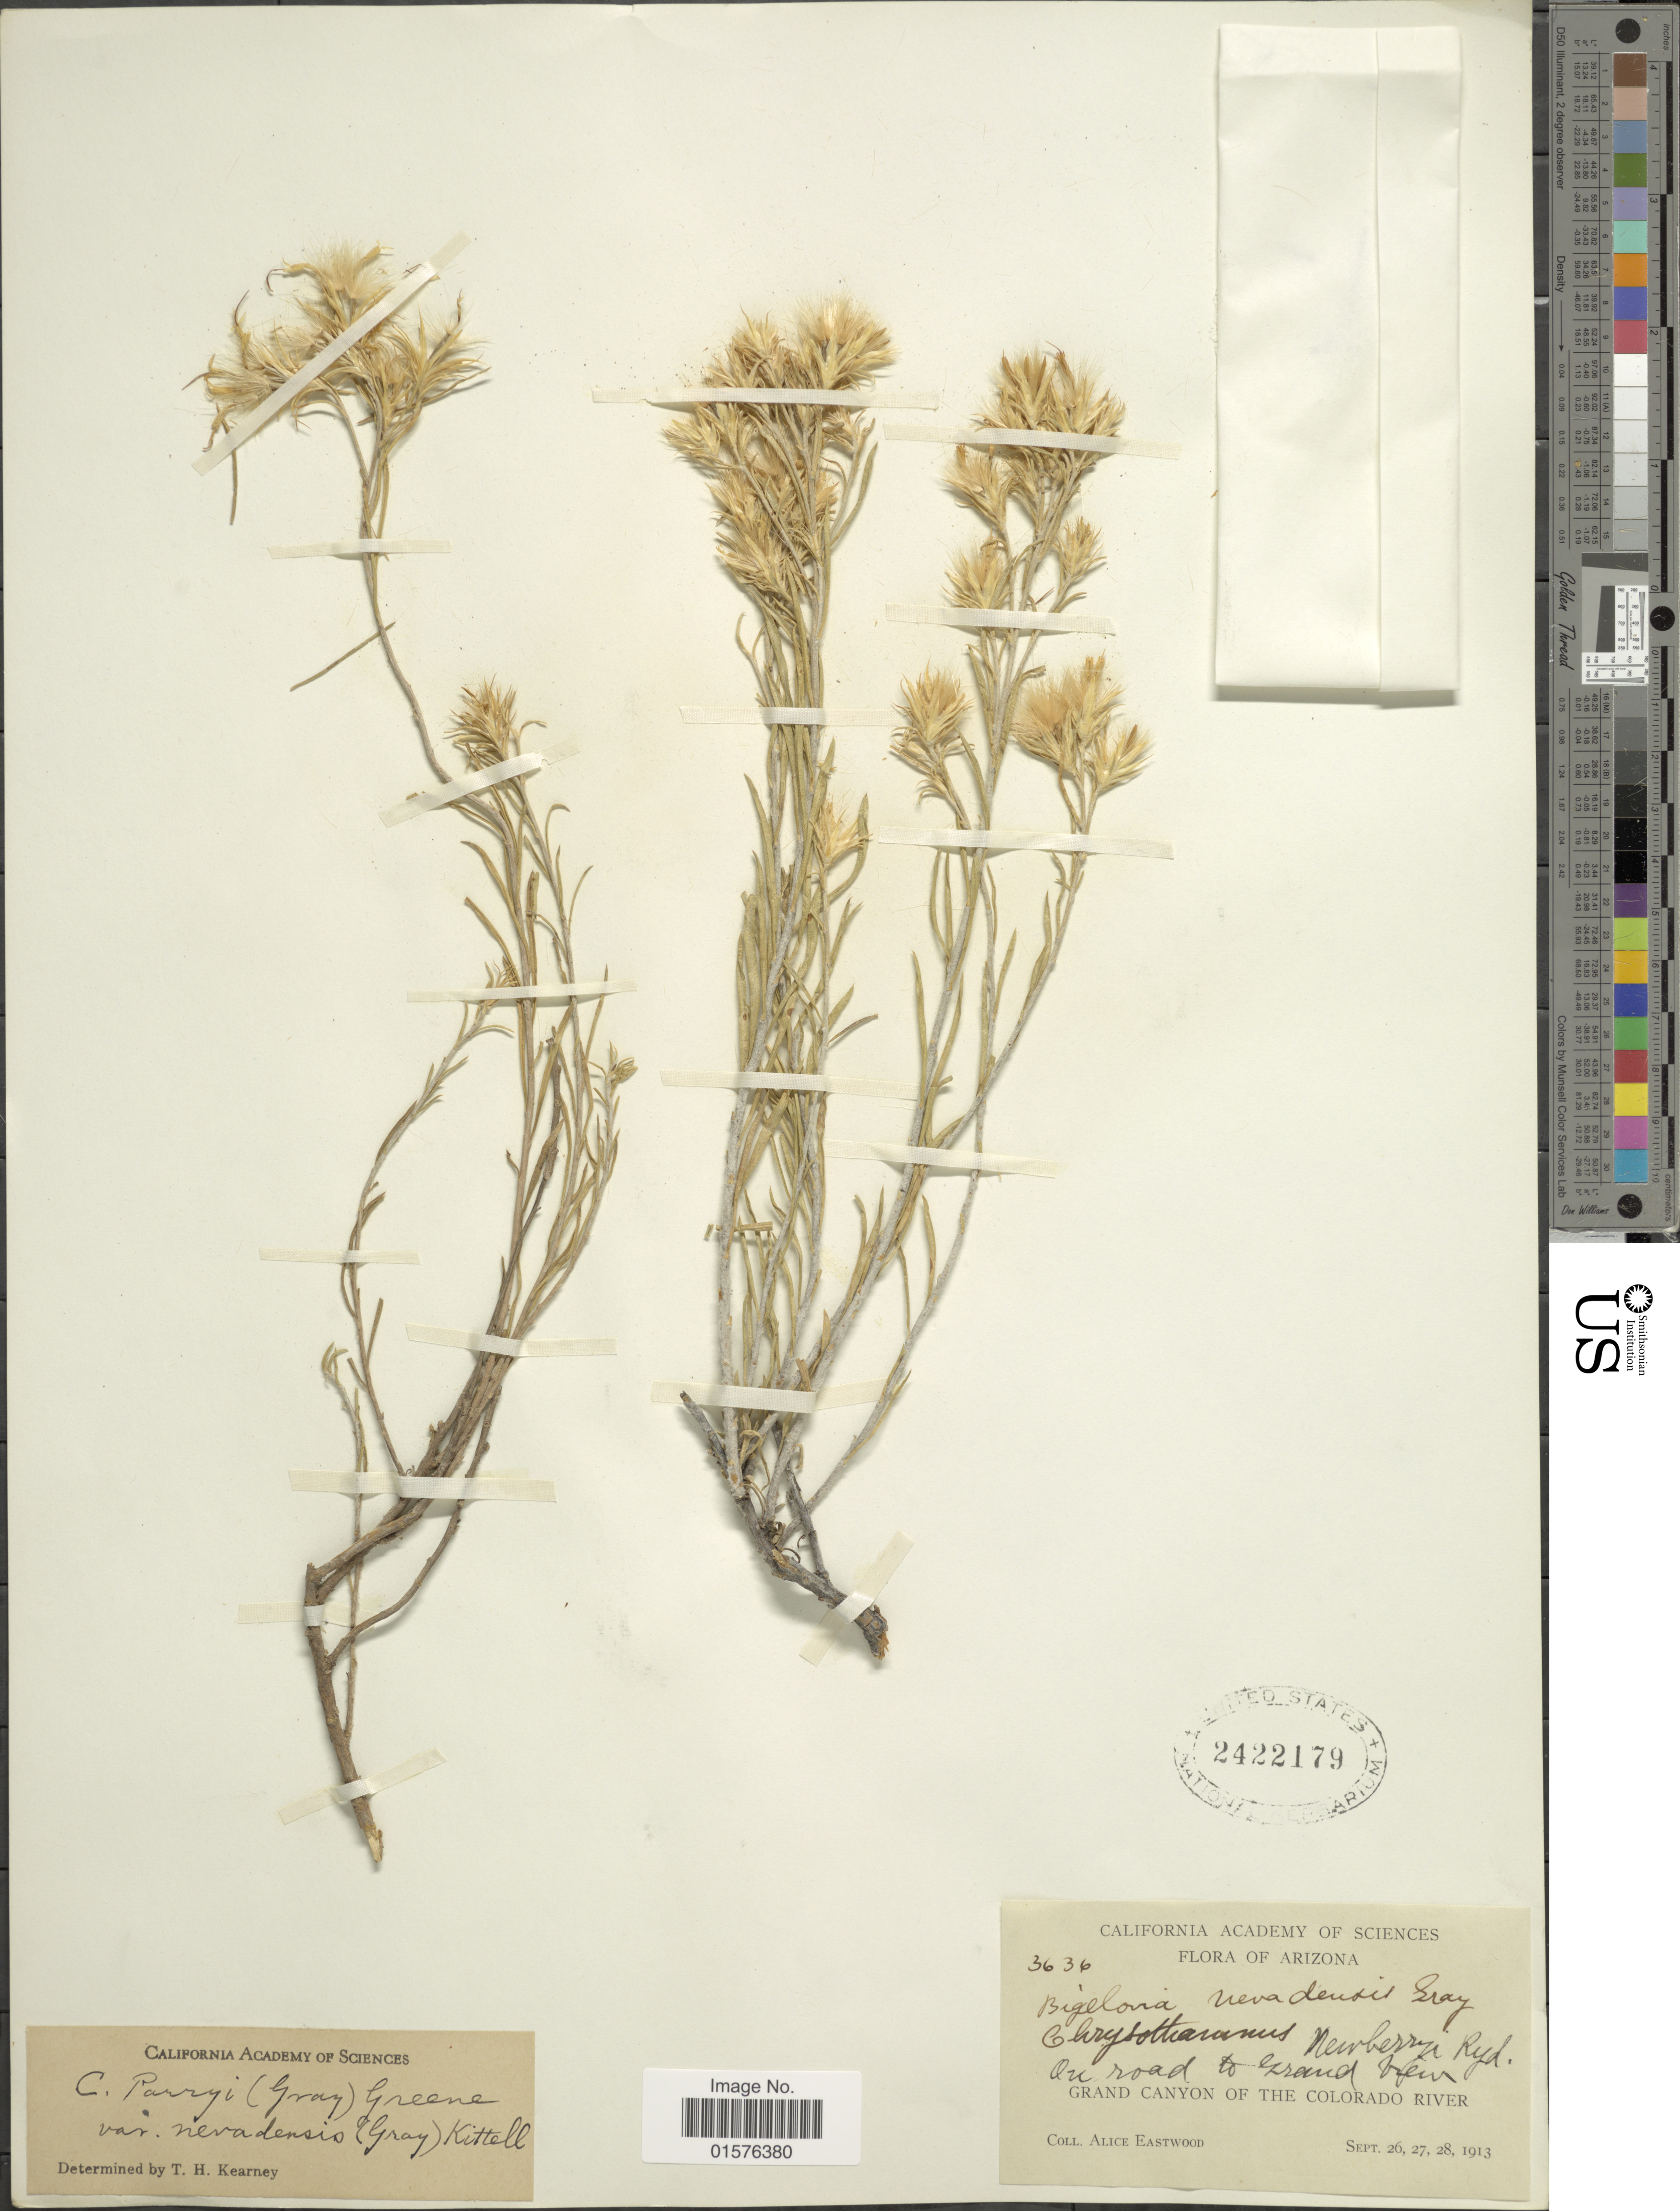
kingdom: Plantae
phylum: Tracheophyta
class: Magnoliopsida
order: Asterales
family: Asteraceae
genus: Ericameria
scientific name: Ericameria parryi var. nevadensis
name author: (A. Gray) G.L. Nesom & G.I. Baird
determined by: Urbatsch, Lowell E., Curator (LSU), Louisiana State University (UNITED STATES)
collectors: A. Eastwood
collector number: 3636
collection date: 1913-09-26/1913-09-28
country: United States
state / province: Arizona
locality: On road to Grand freur, Grand Canyon of the Colorado River.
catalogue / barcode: US 2422179